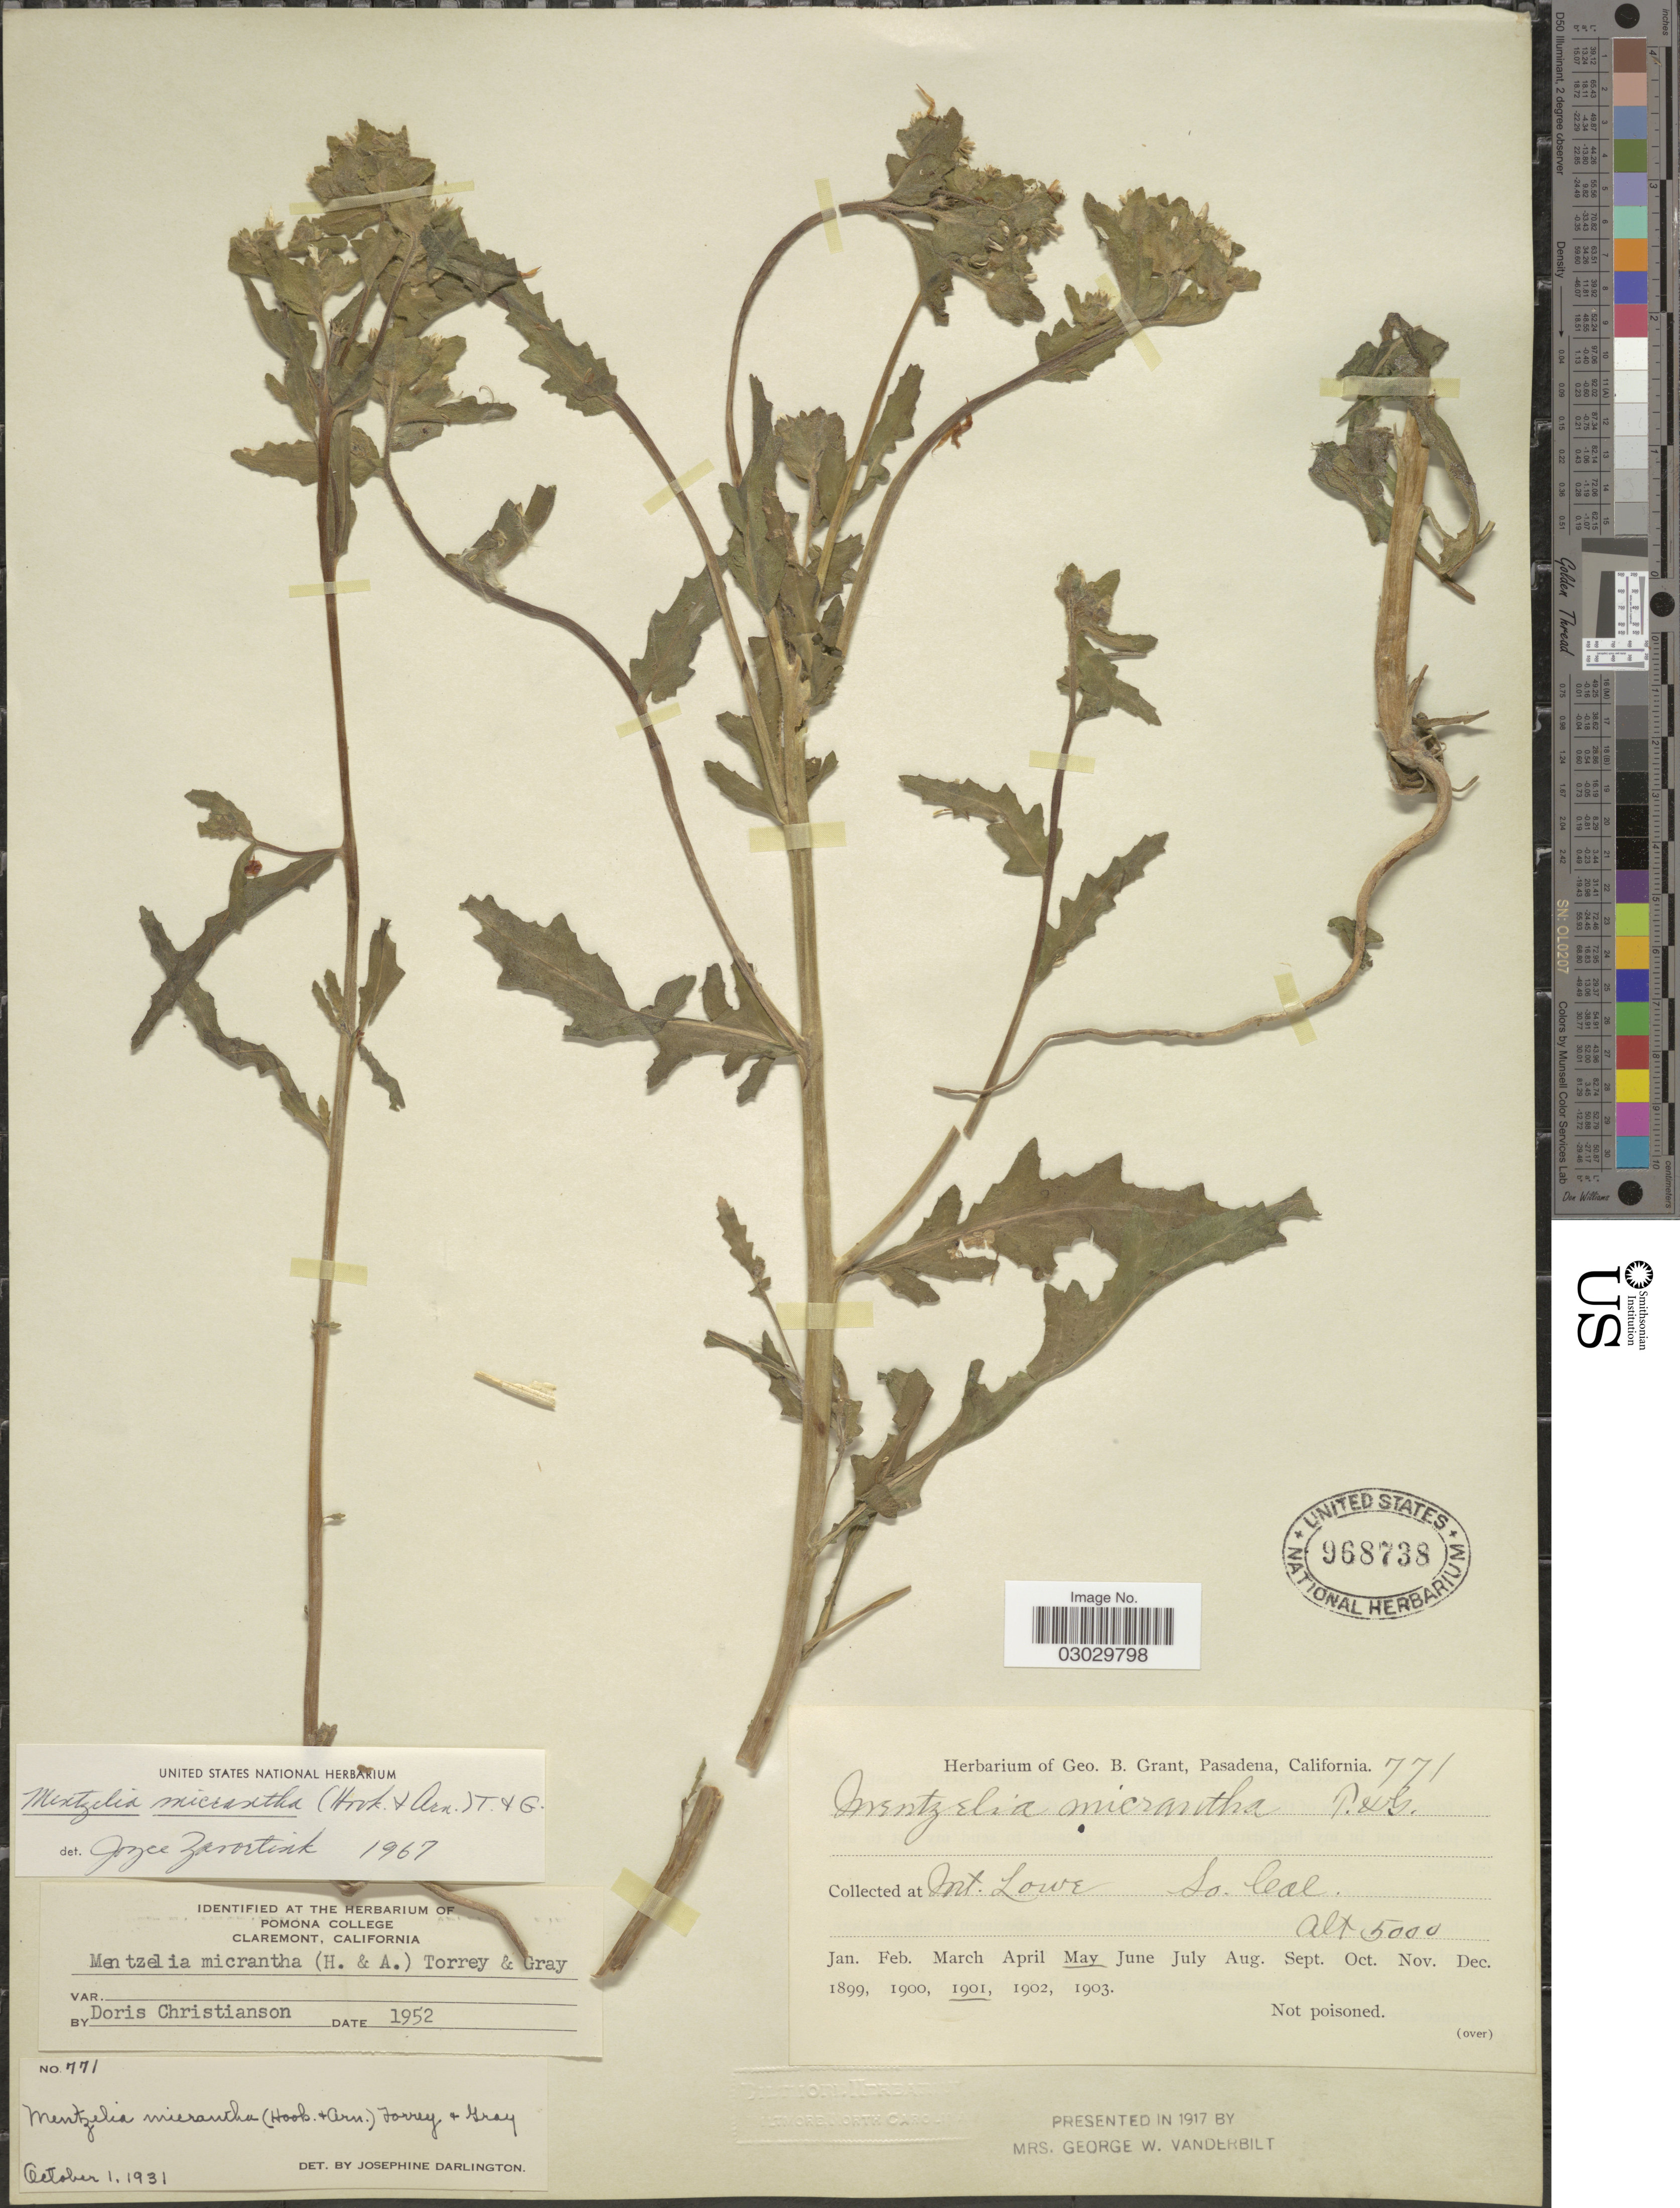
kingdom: Plantae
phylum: Tracheophyta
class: Magnoliopsida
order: Cornales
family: Loasaceae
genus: Mentzelia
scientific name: Mentzelia micrantha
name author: (Hook.) Torr. & A. Gray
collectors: ex herb. Geo. B. Grant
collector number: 771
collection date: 1901-05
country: United States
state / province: California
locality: Collected at Mt. Lowe, So. Cal.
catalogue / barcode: US 968738